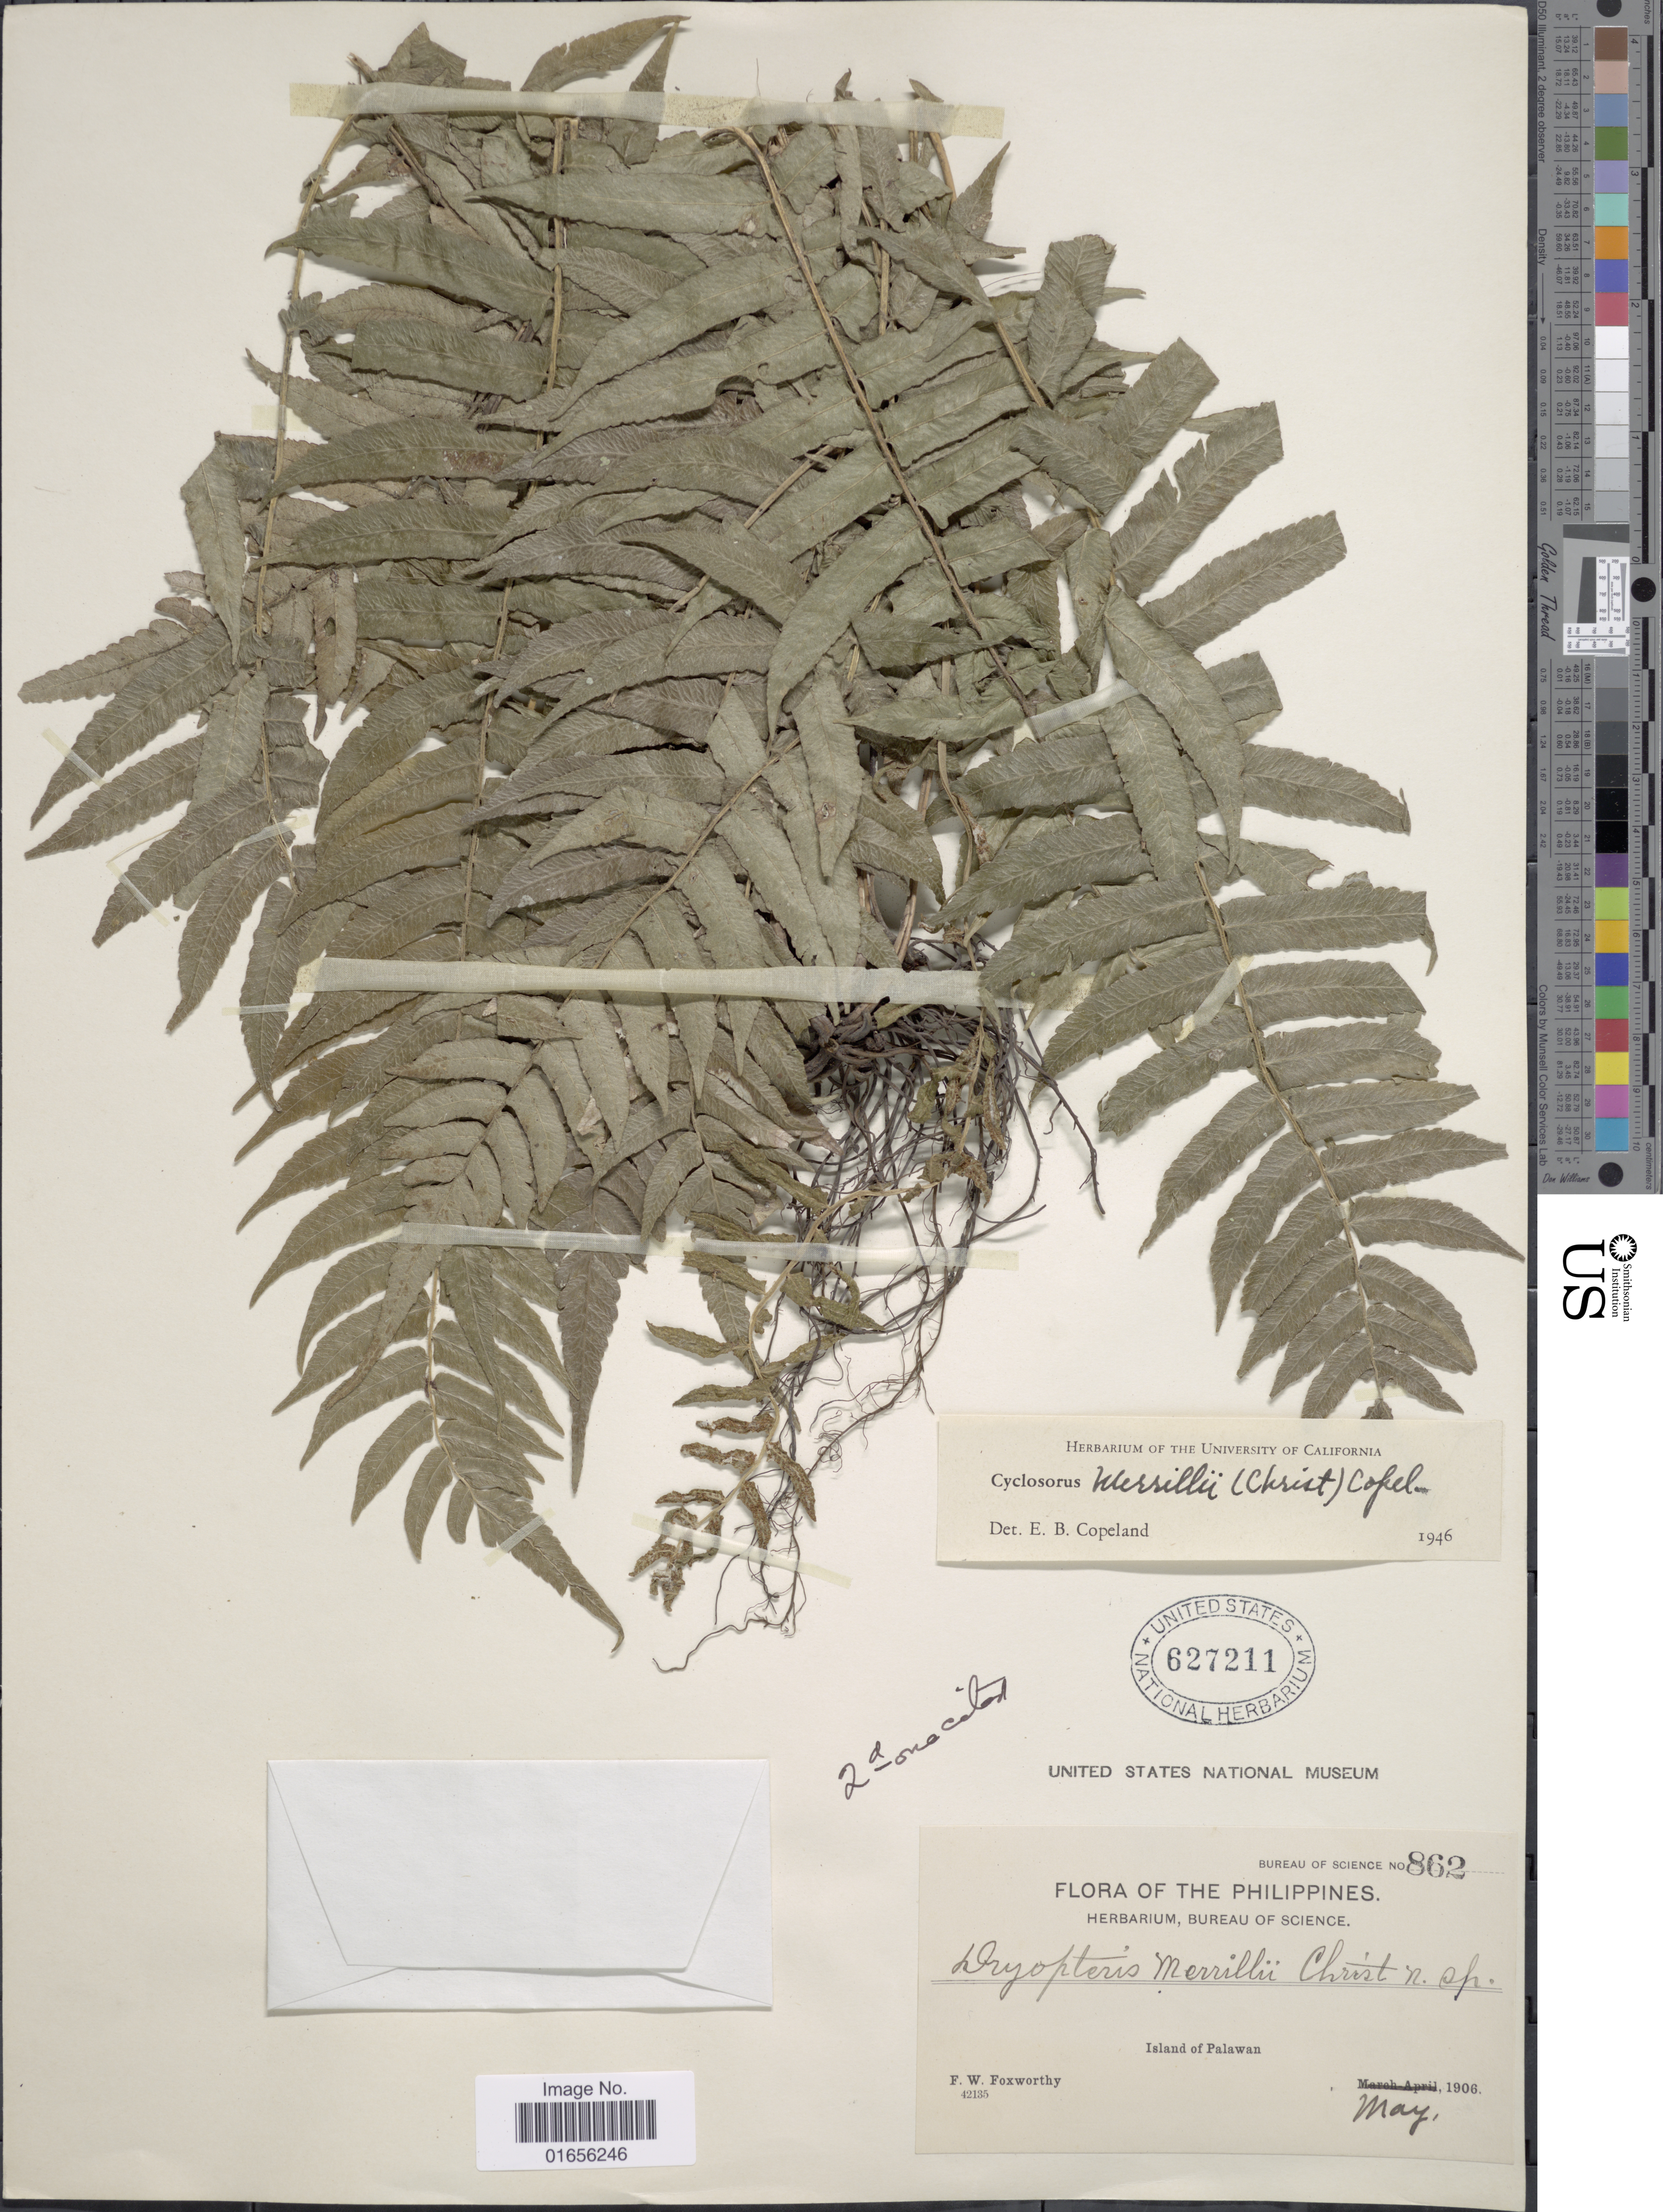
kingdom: Plantae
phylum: Tracheophyta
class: Polypodiopsida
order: Polypodiales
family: Thelypteridaceae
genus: Pronephrium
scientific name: Pronephrium merrillii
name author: (C. Chr.) Holttum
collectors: F. W. Foxworthy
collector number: Bureau of Science 862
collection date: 1906-05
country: Philippines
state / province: Mimaropa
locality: The Philippines, Island of Palawan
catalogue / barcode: US 627211